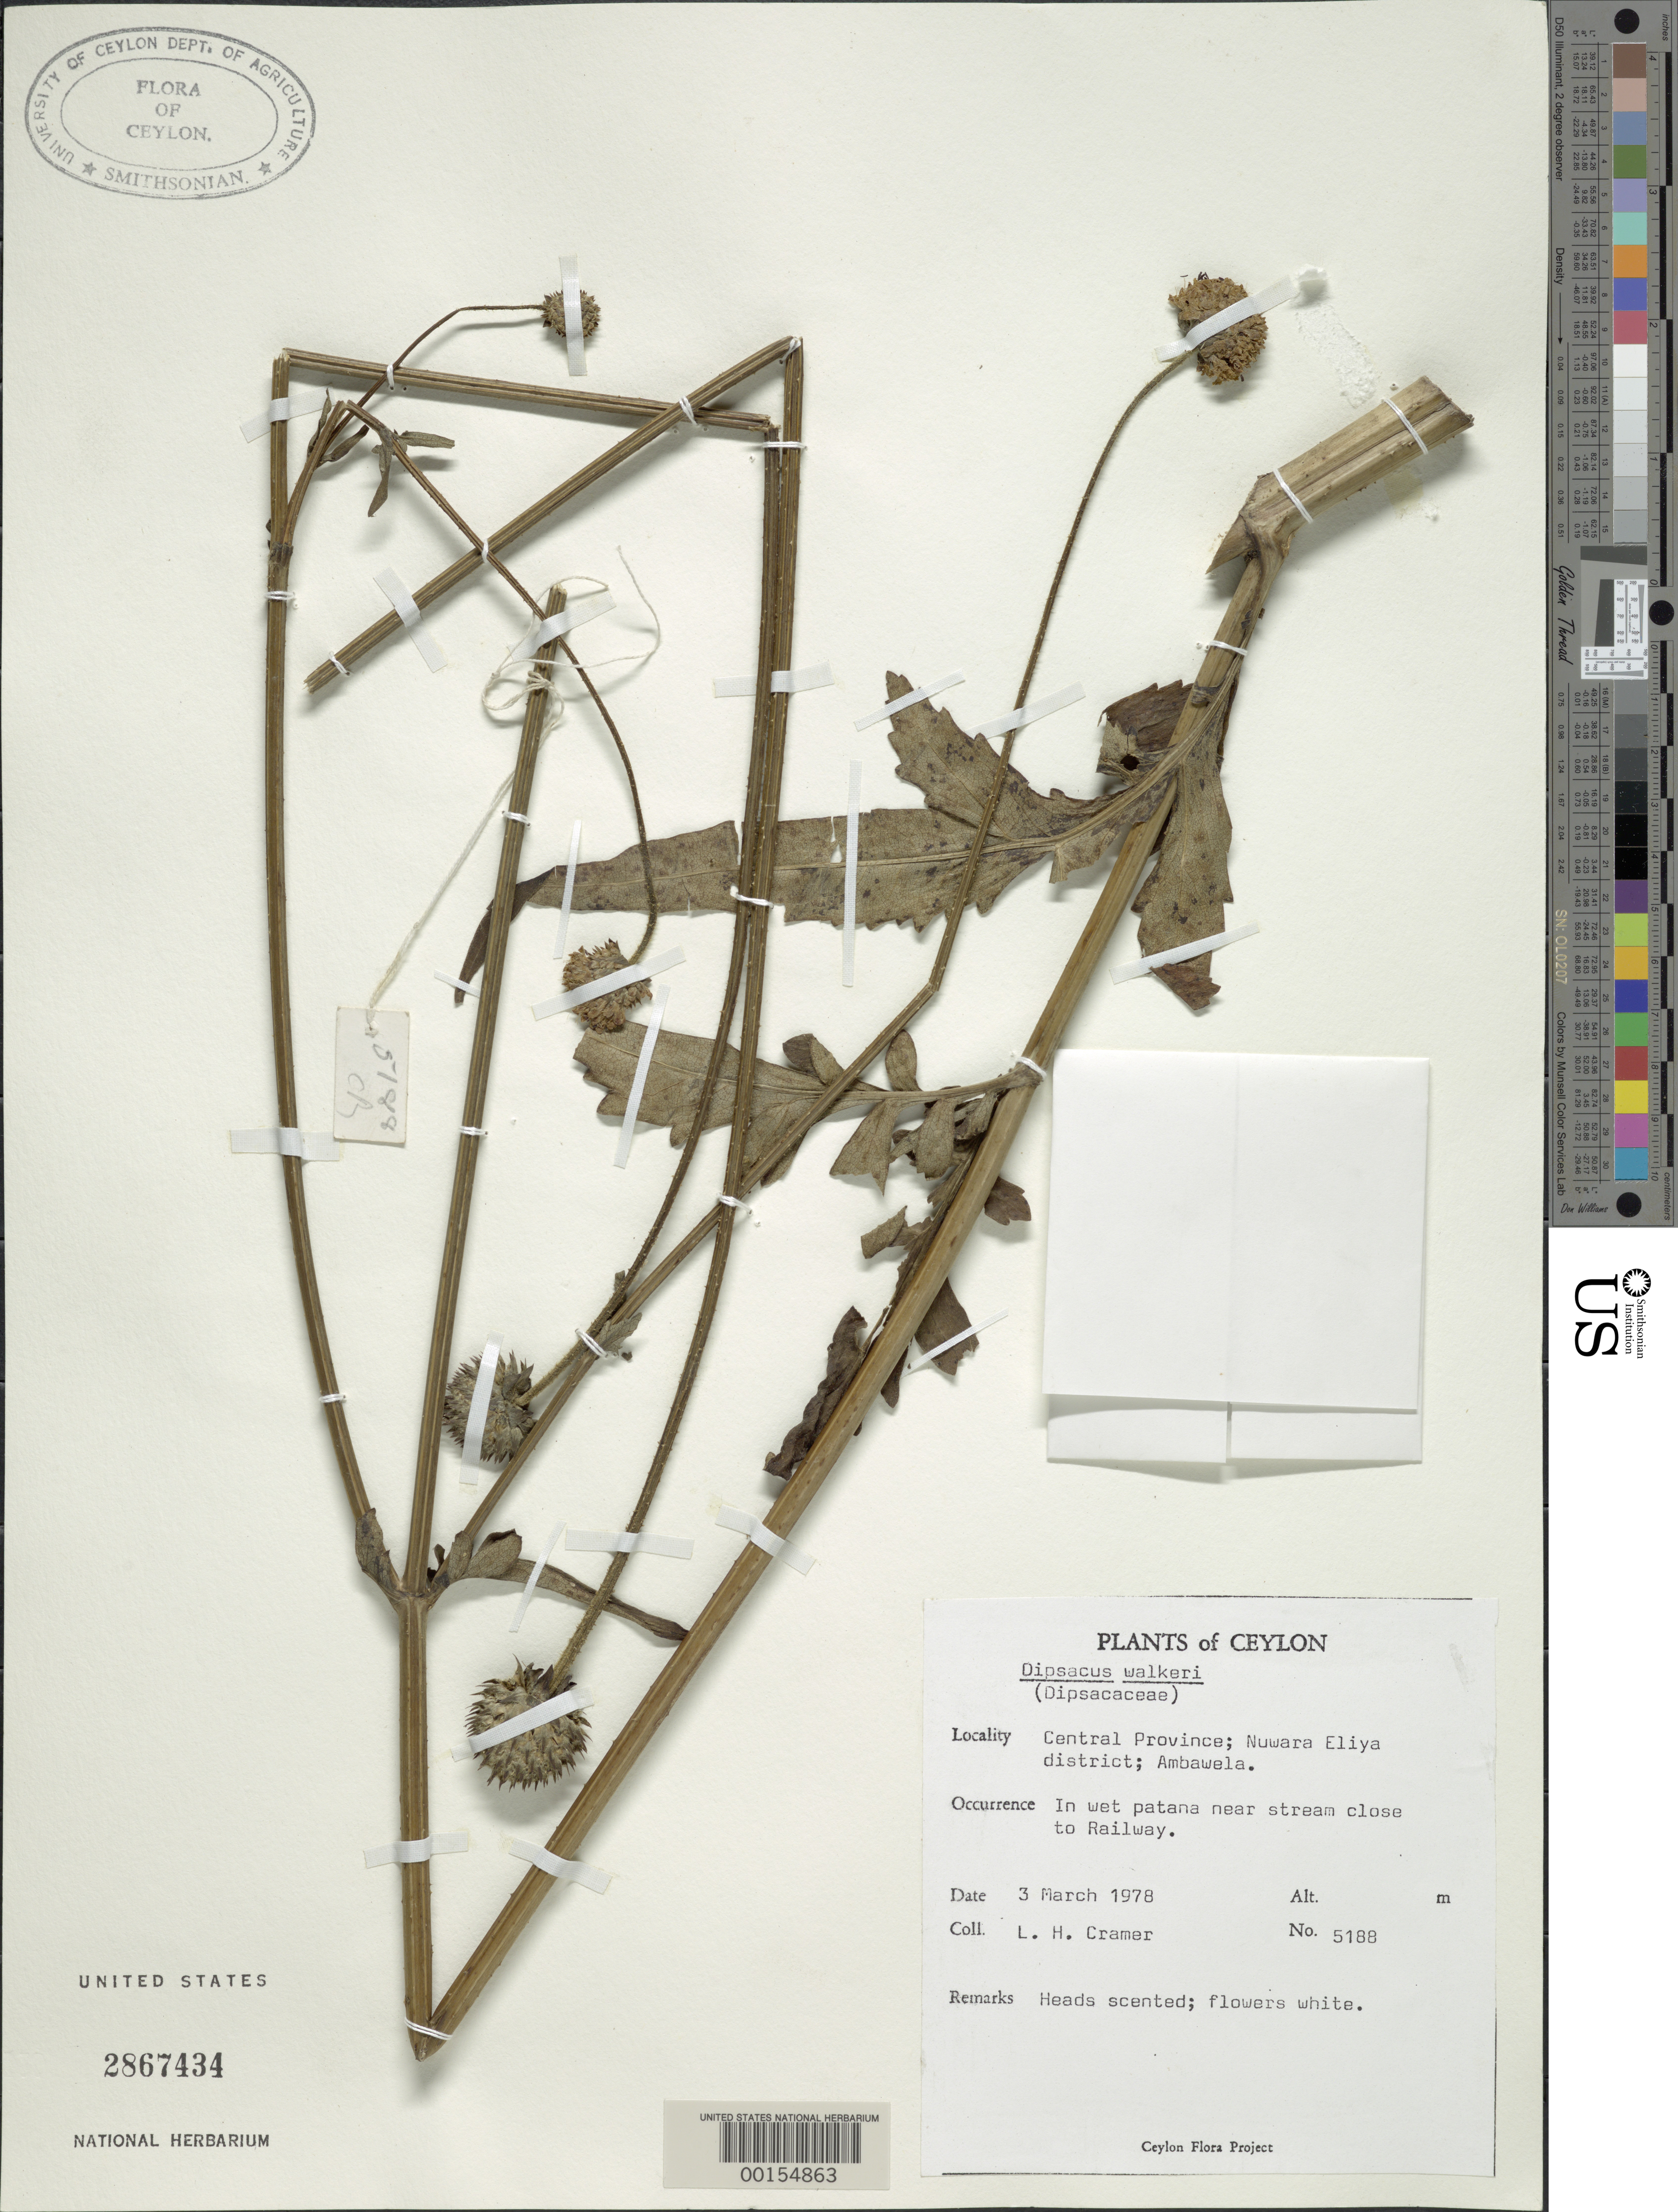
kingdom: Plantae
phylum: Tracheophyta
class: Magnoliopsida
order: Dipsacales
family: Caprifoliaceae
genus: Dipsacus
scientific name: Dipsacus walkeri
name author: Arn.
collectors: L. H. Cramer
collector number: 5188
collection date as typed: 03 Mar 1978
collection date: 1978-03-03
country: Sri Lanka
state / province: Central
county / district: Nuwara Eliya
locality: Anbawela near railway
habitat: In wet patana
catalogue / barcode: US 2867434